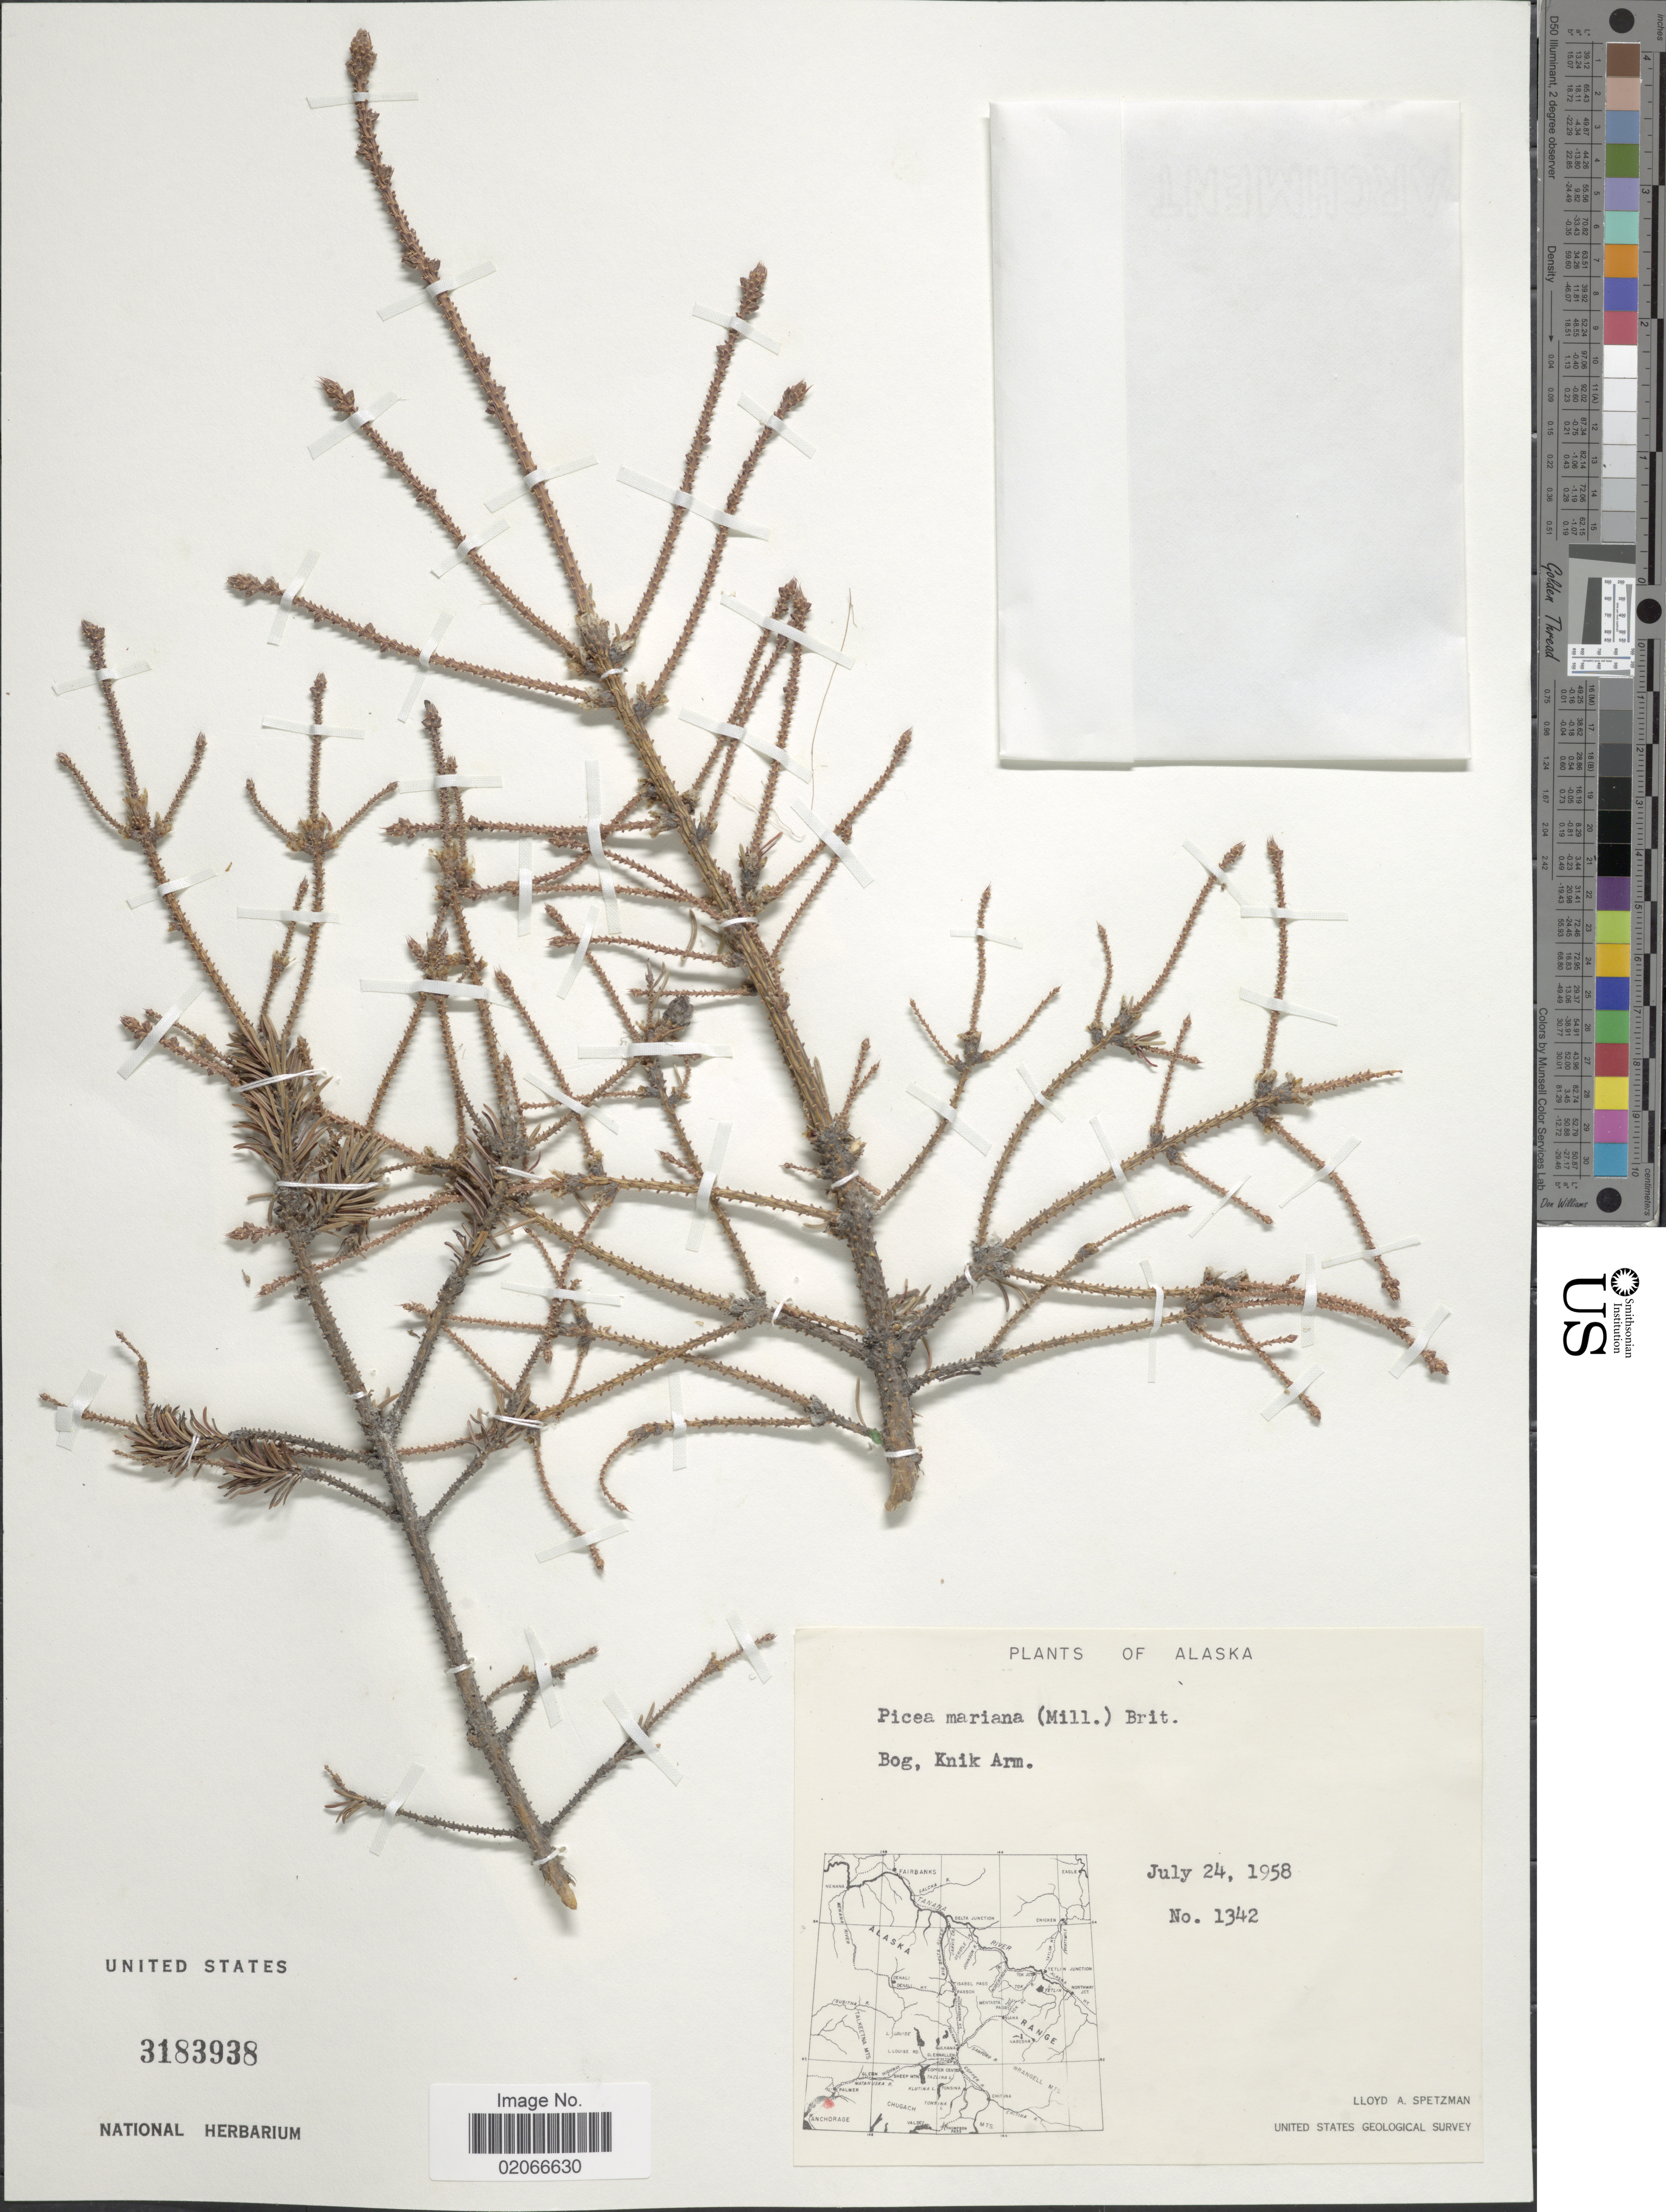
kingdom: Plantae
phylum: Tracheophyta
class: Pinopsida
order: Pinales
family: Pinaceae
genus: Picea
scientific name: Picea mariana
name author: (Mill.) Britton, Stearns & Poggenb.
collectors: L. Spetzman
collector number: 1342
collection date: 1958-07-24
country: United States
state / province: Alaska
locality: Bog, Kik Arm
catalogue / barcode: US 3183938